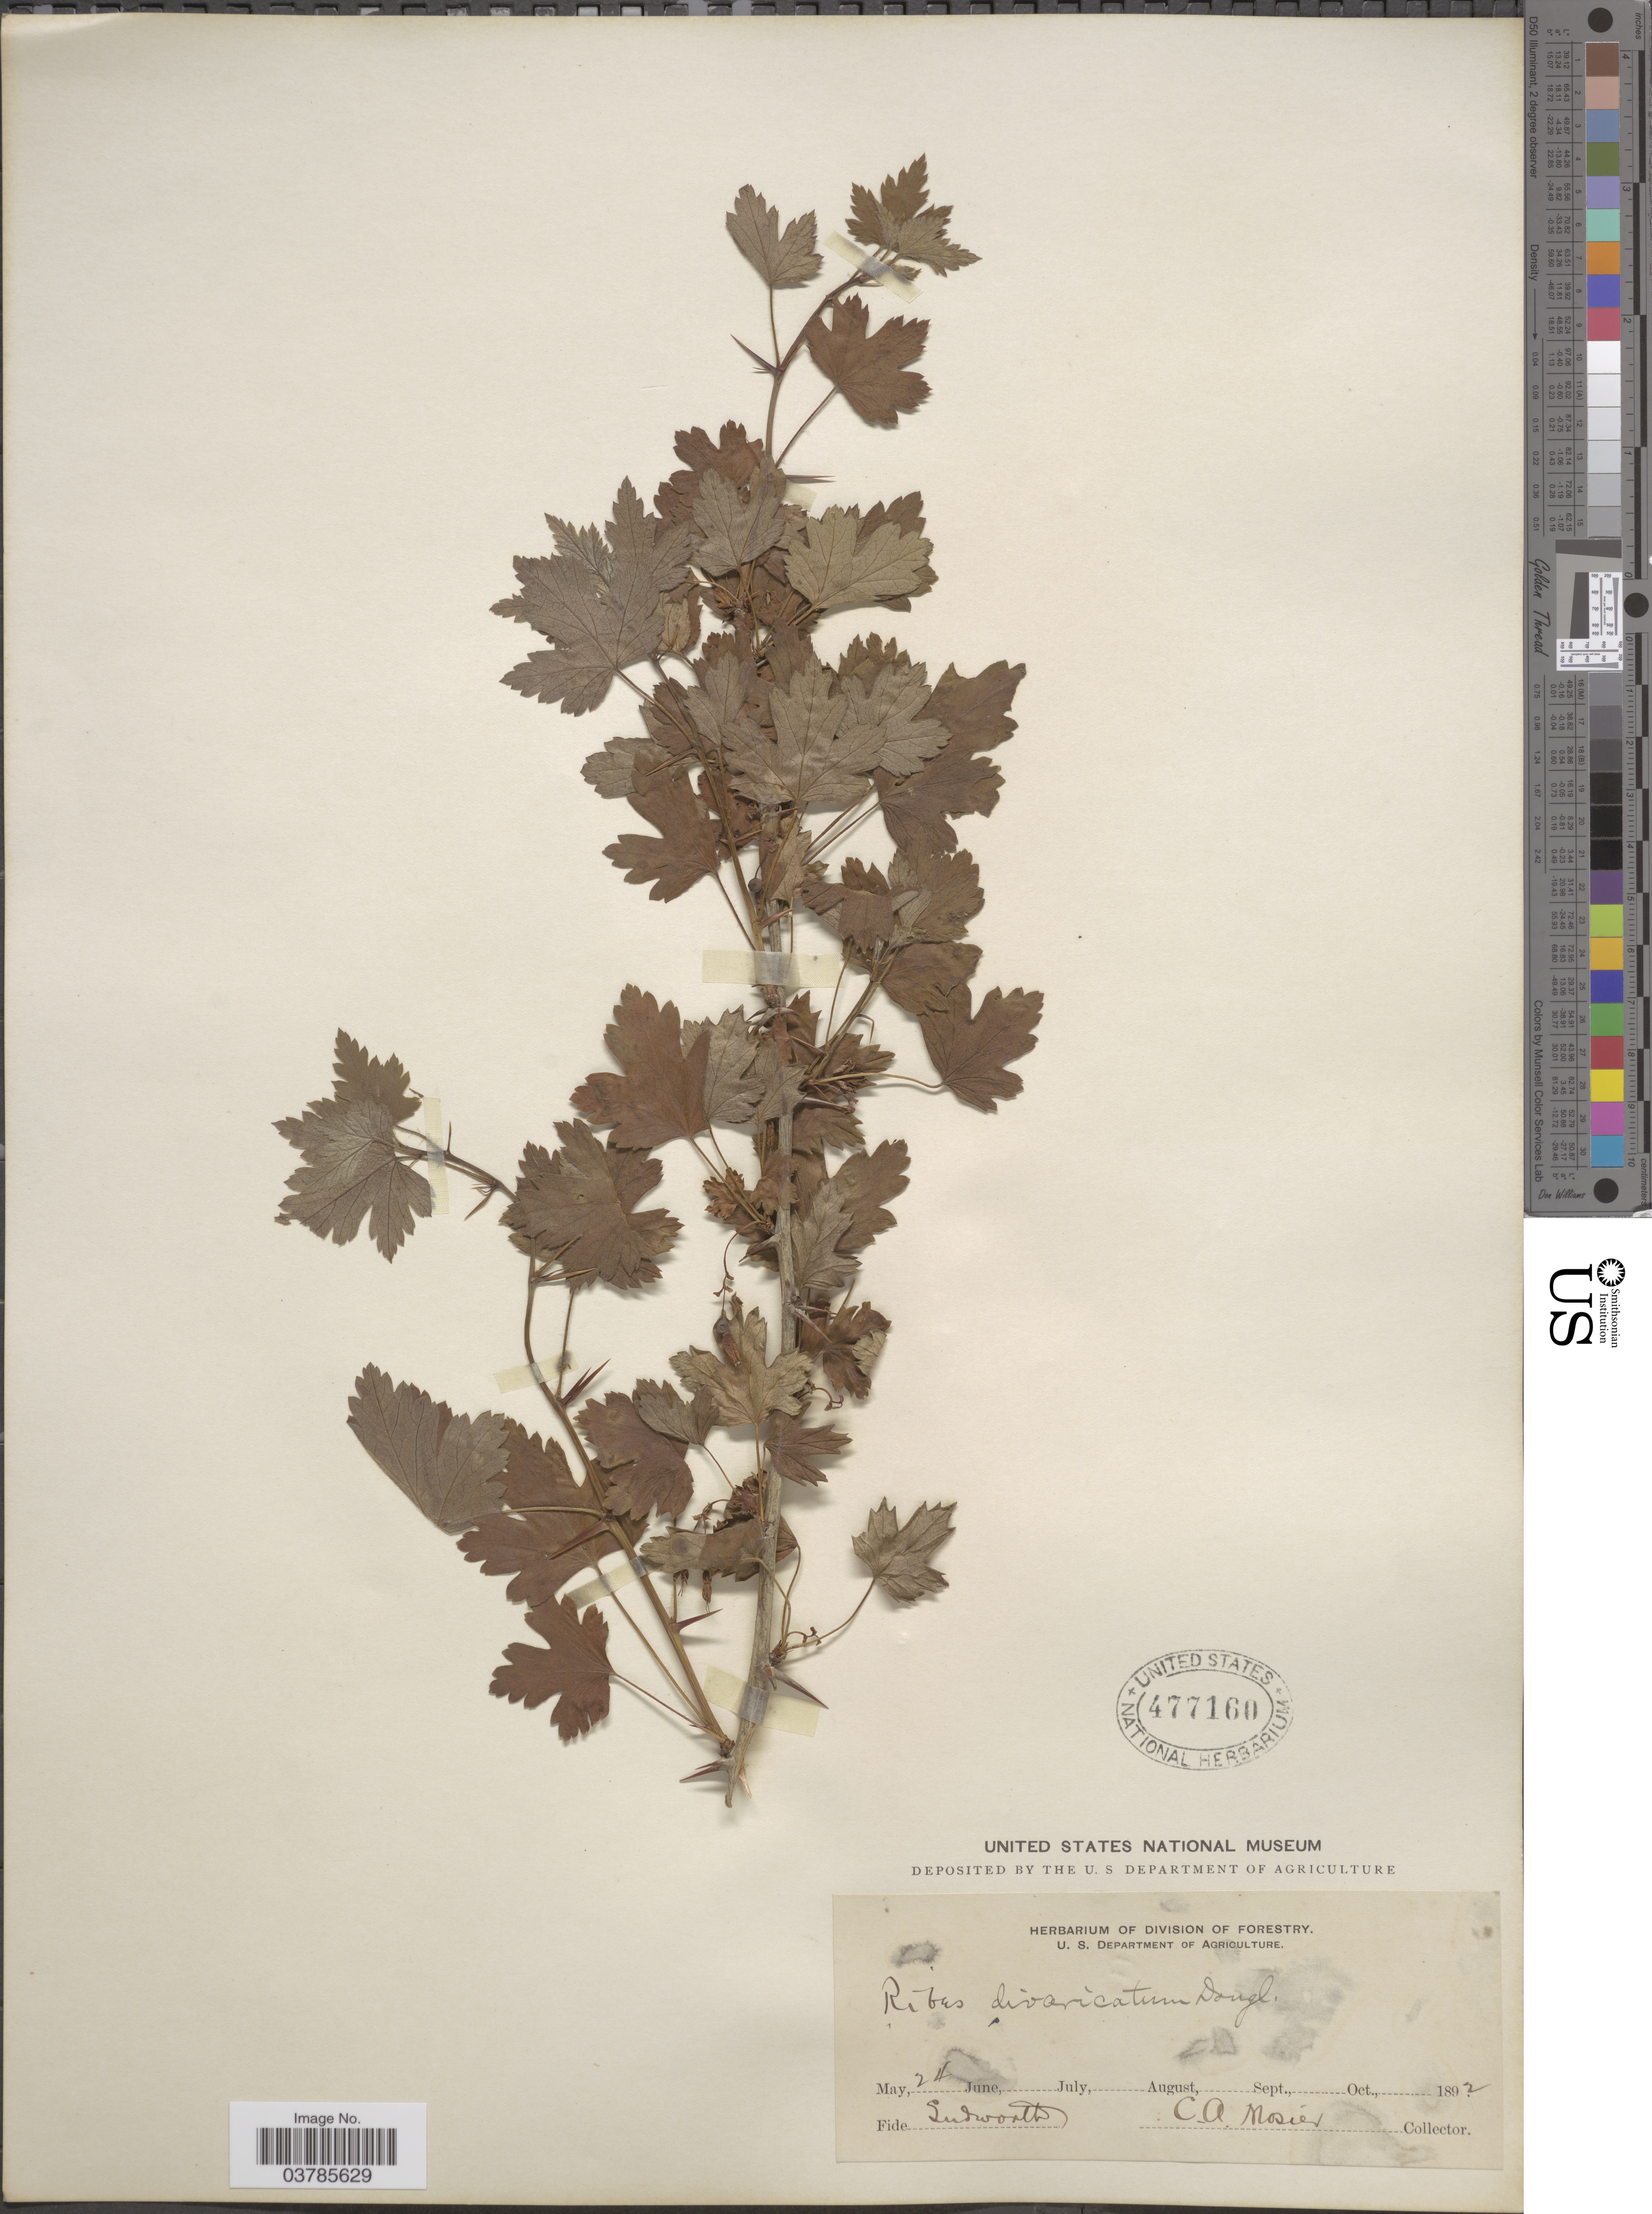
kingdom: Plantae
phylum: Tracheophyta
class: Magnoliopsida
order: Saxifragales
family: Grossulariaceae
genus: Ribes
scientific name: Ribes divaricatum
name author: Douglas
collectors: C. A. Mosier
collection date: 1892-05-24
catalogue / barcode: US 477160